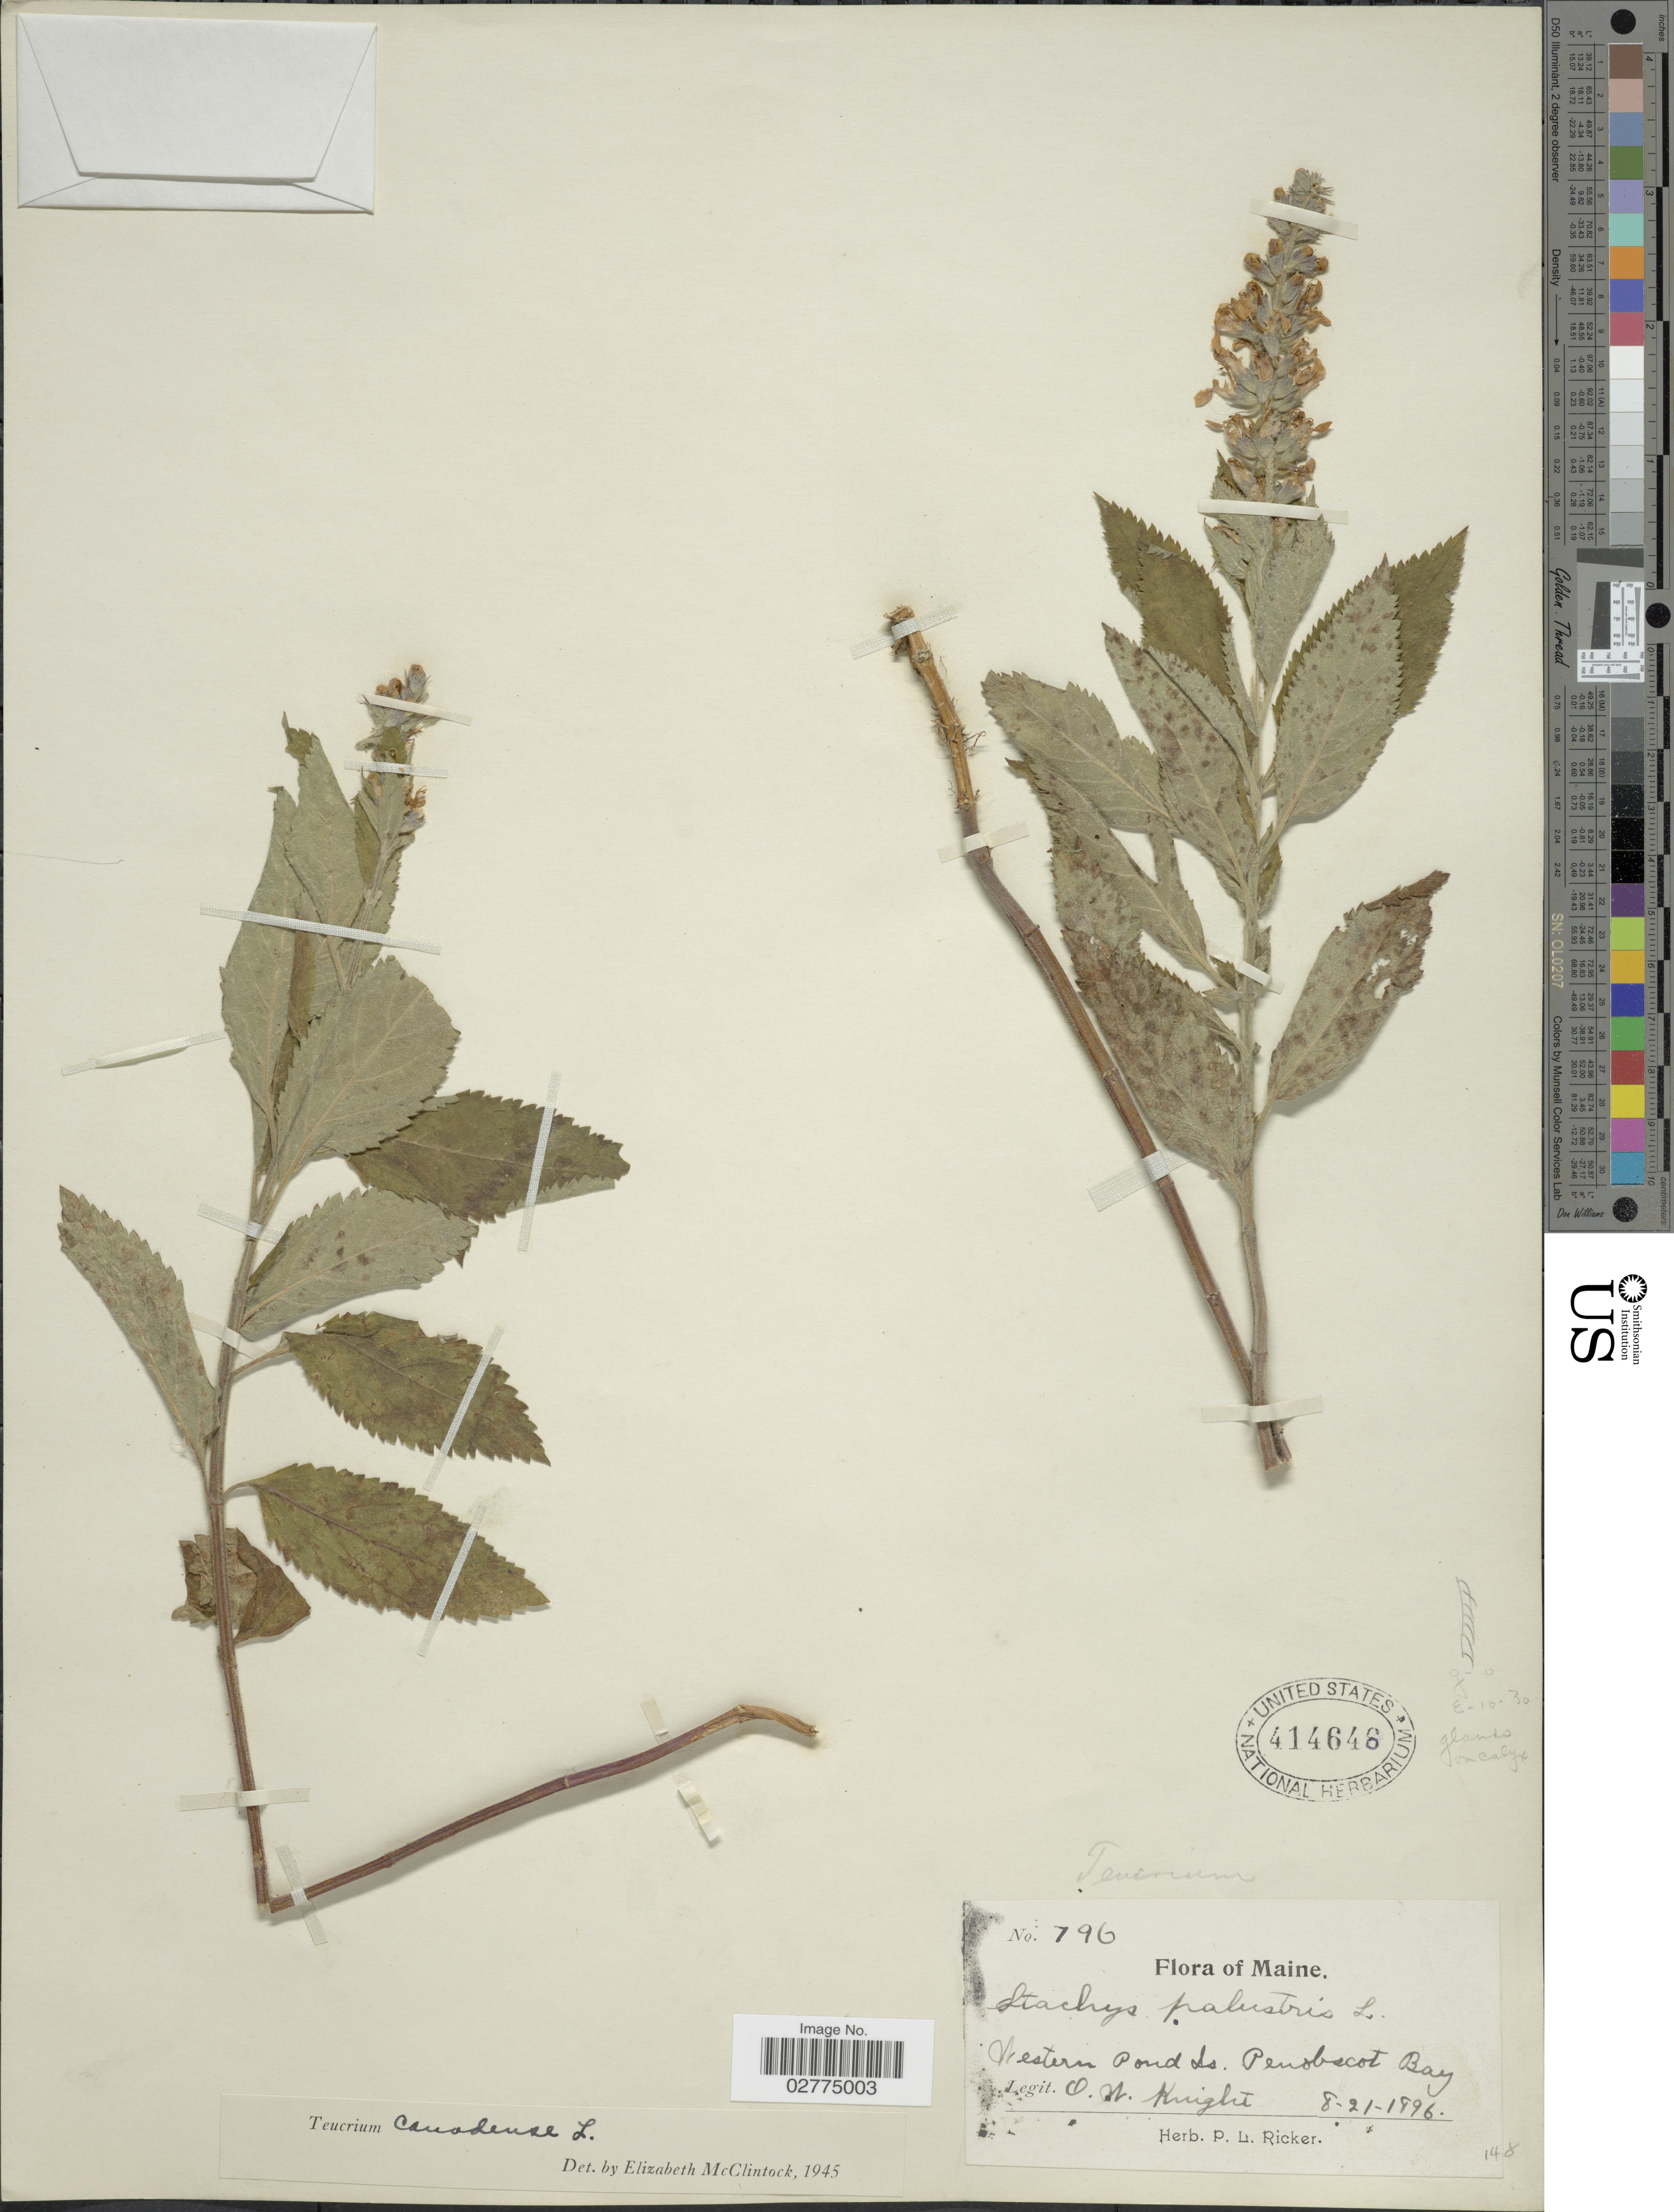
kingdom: Plantae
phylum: Tracheophyta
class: Magnoliopsida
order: Lamiales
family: Lamiaceae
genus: Teucrium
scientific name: Teucrium canadense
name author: L.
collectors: O. Knight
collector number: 796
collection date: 1896-08-21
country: United States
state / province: Maine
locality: Western Pond Is. Penobscot Bay.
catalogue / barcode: US 414648